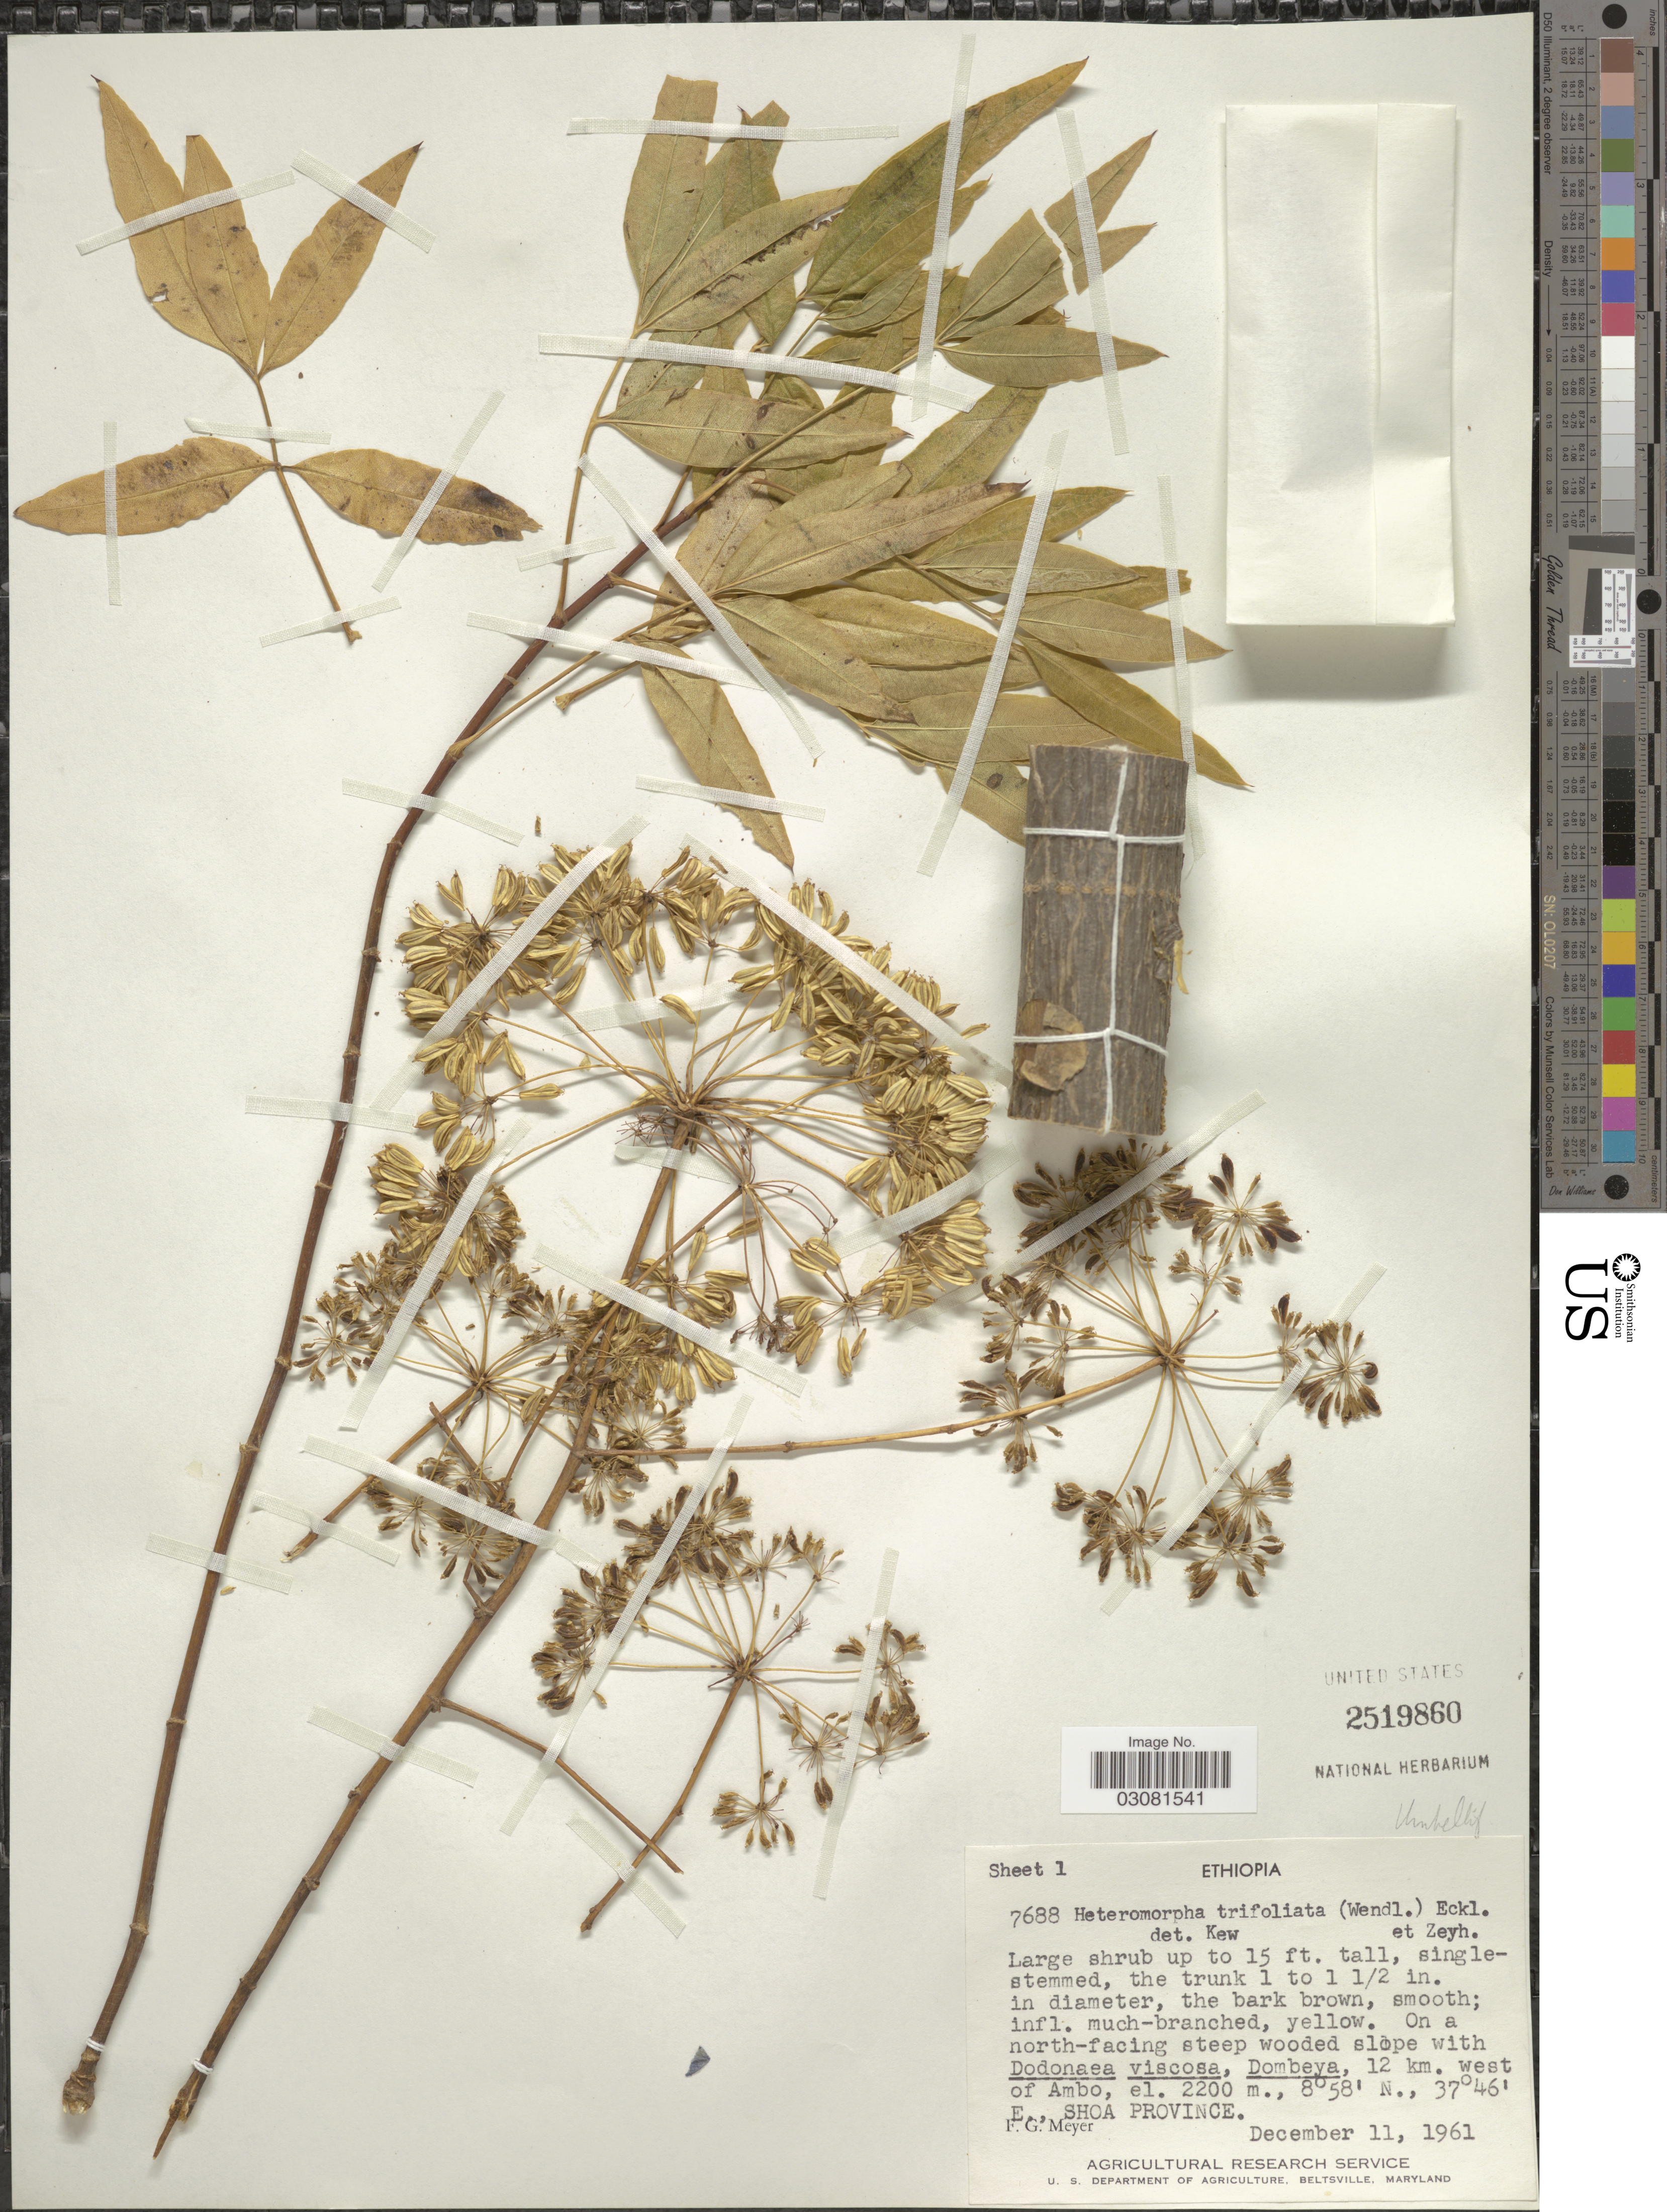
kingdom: Plantae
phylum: Tracheophyta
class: Magnoliopsida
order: Apiales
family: Apiaceae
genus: Heteromorpha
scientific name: Heteromorpha trifoliata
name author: (H.L. Wendl. & Bartl.) Eckl. & Zeyh.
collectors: F. G. Meyer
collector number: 7688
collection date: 1961-12-11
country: Ethiopia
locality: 12 km. west of Ambo, Shoa Province.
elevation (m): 2200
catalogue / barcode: US 2519860